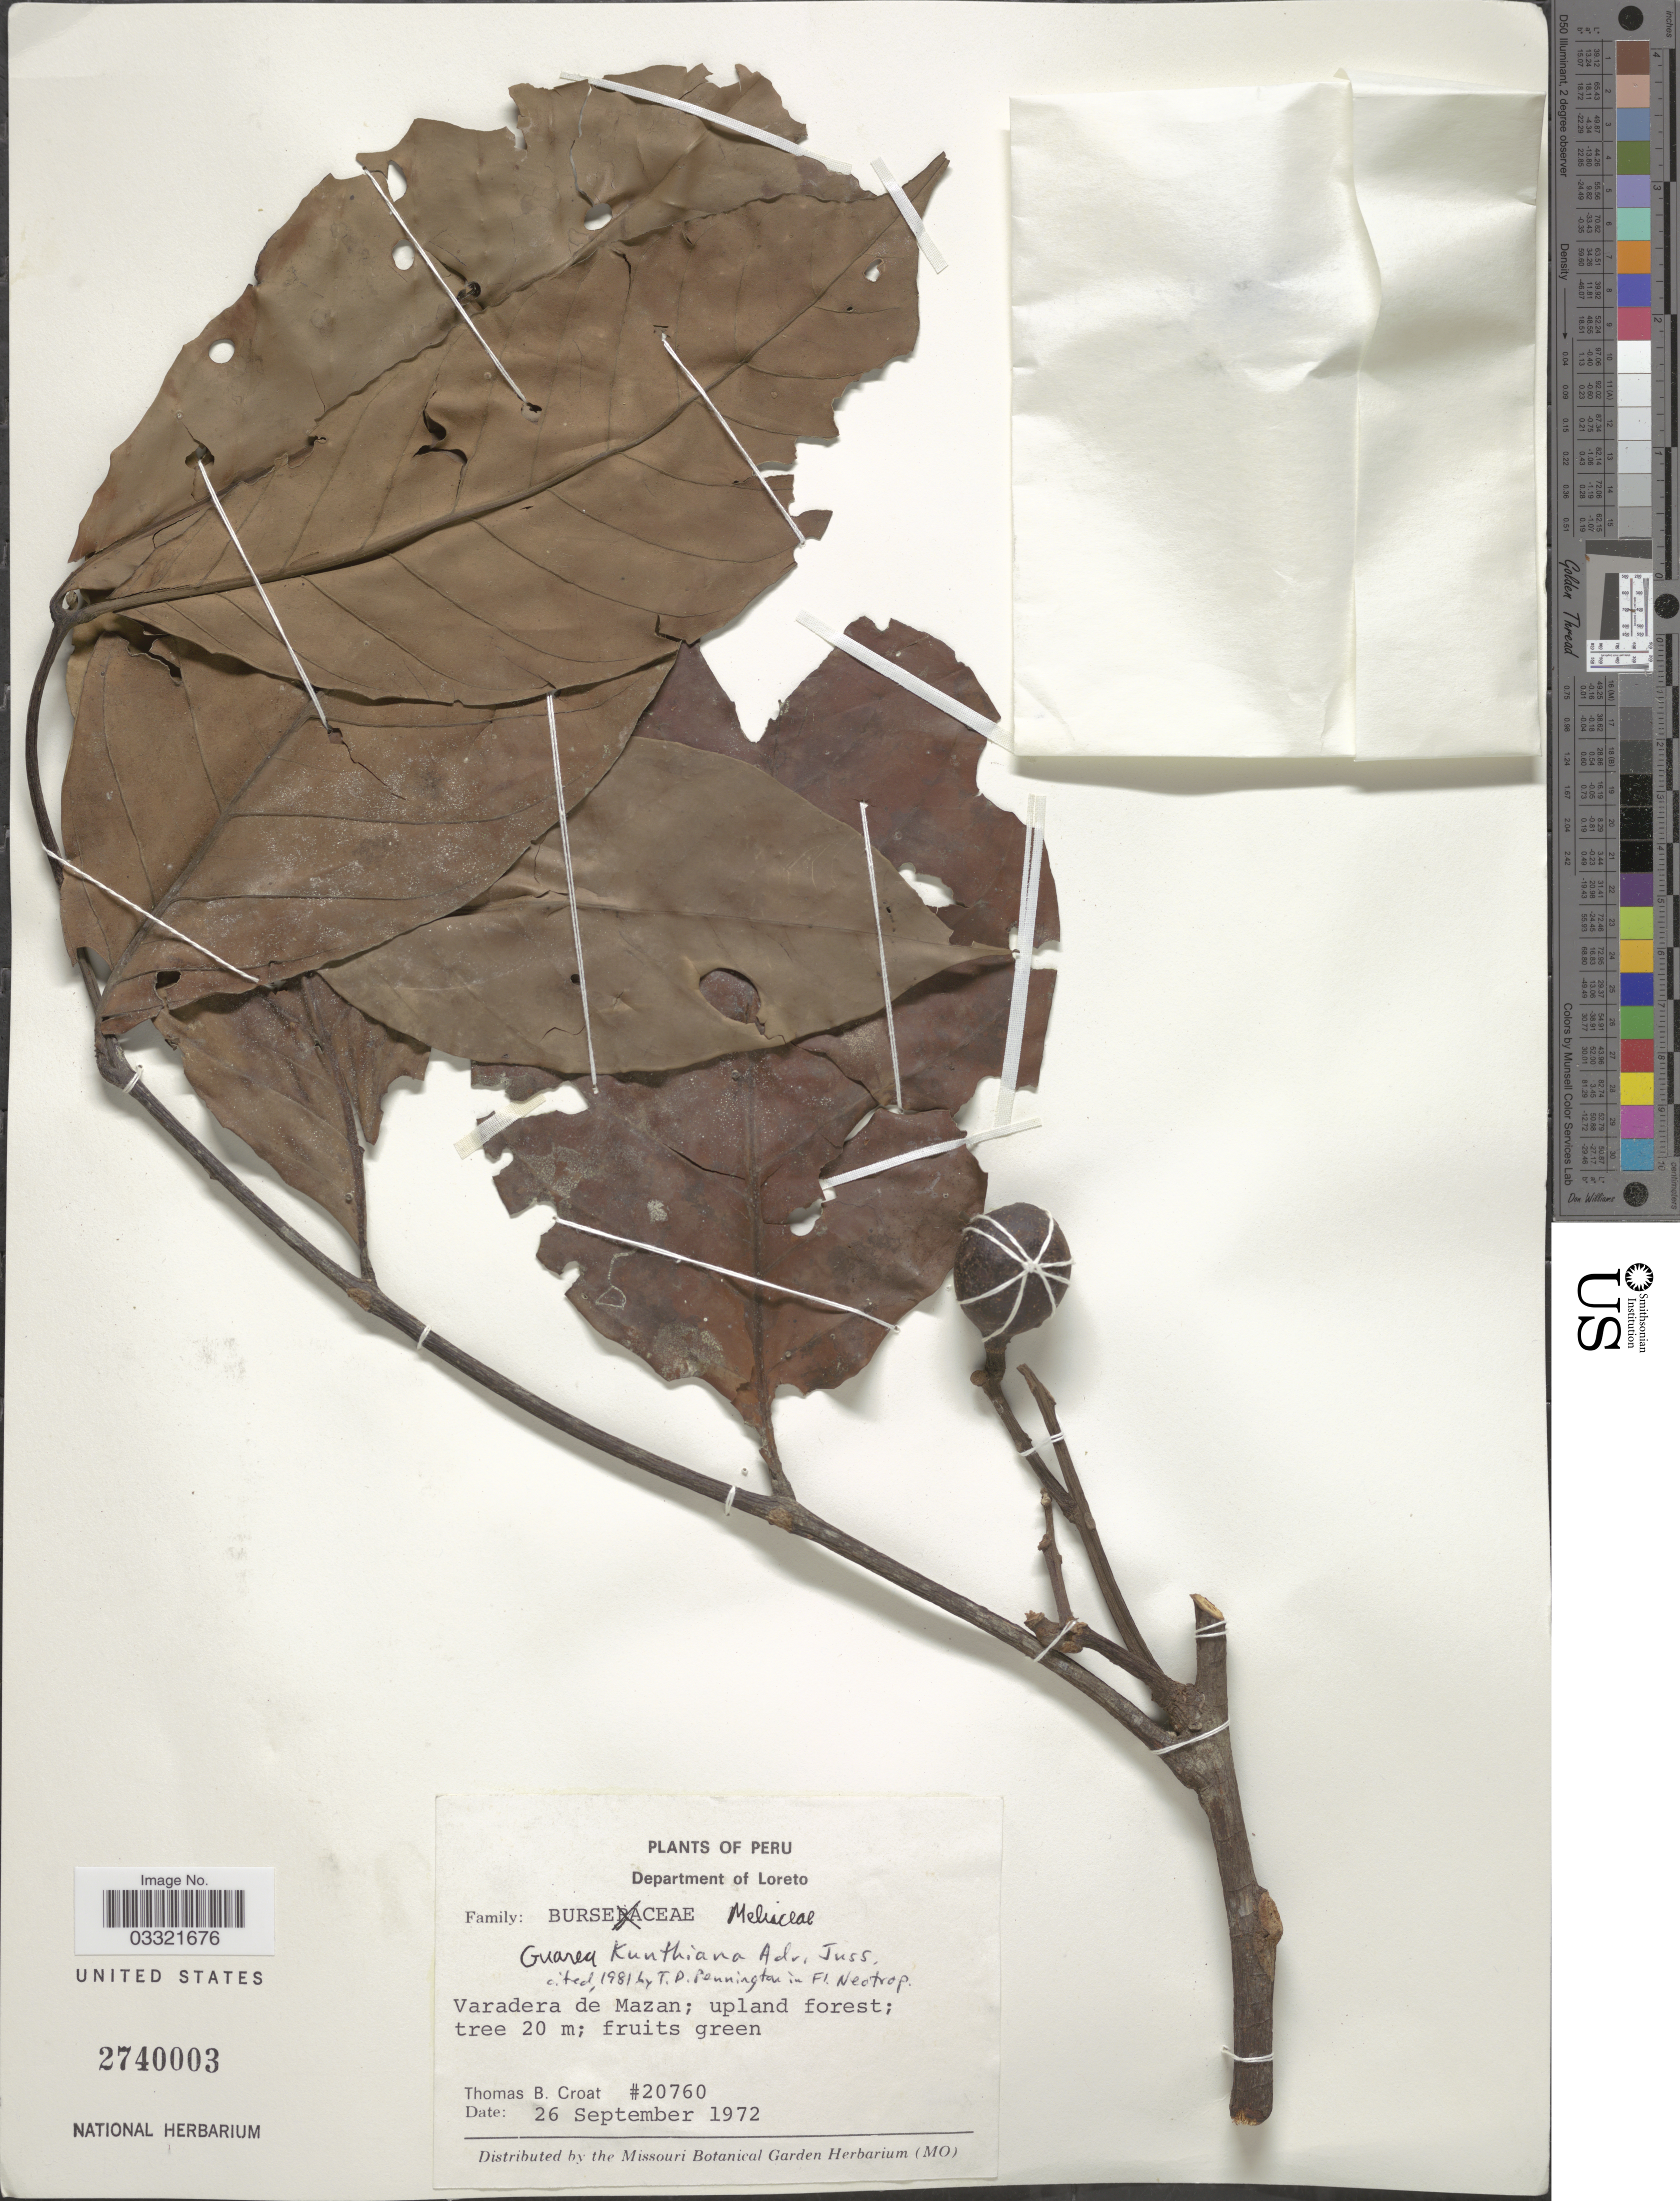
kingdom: Plantae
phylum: Tracheophyta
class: Magnoliopsida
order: Sapindales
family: Meliaceae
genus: Guarea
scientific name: Guarea kunthiana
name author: A. Juss.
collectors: T. B. Croat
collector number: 20760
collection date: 1972-09-26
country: Peru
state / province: Loreto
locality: Department of Loreto. Varadera de Mazan.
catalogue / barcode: US 2740003